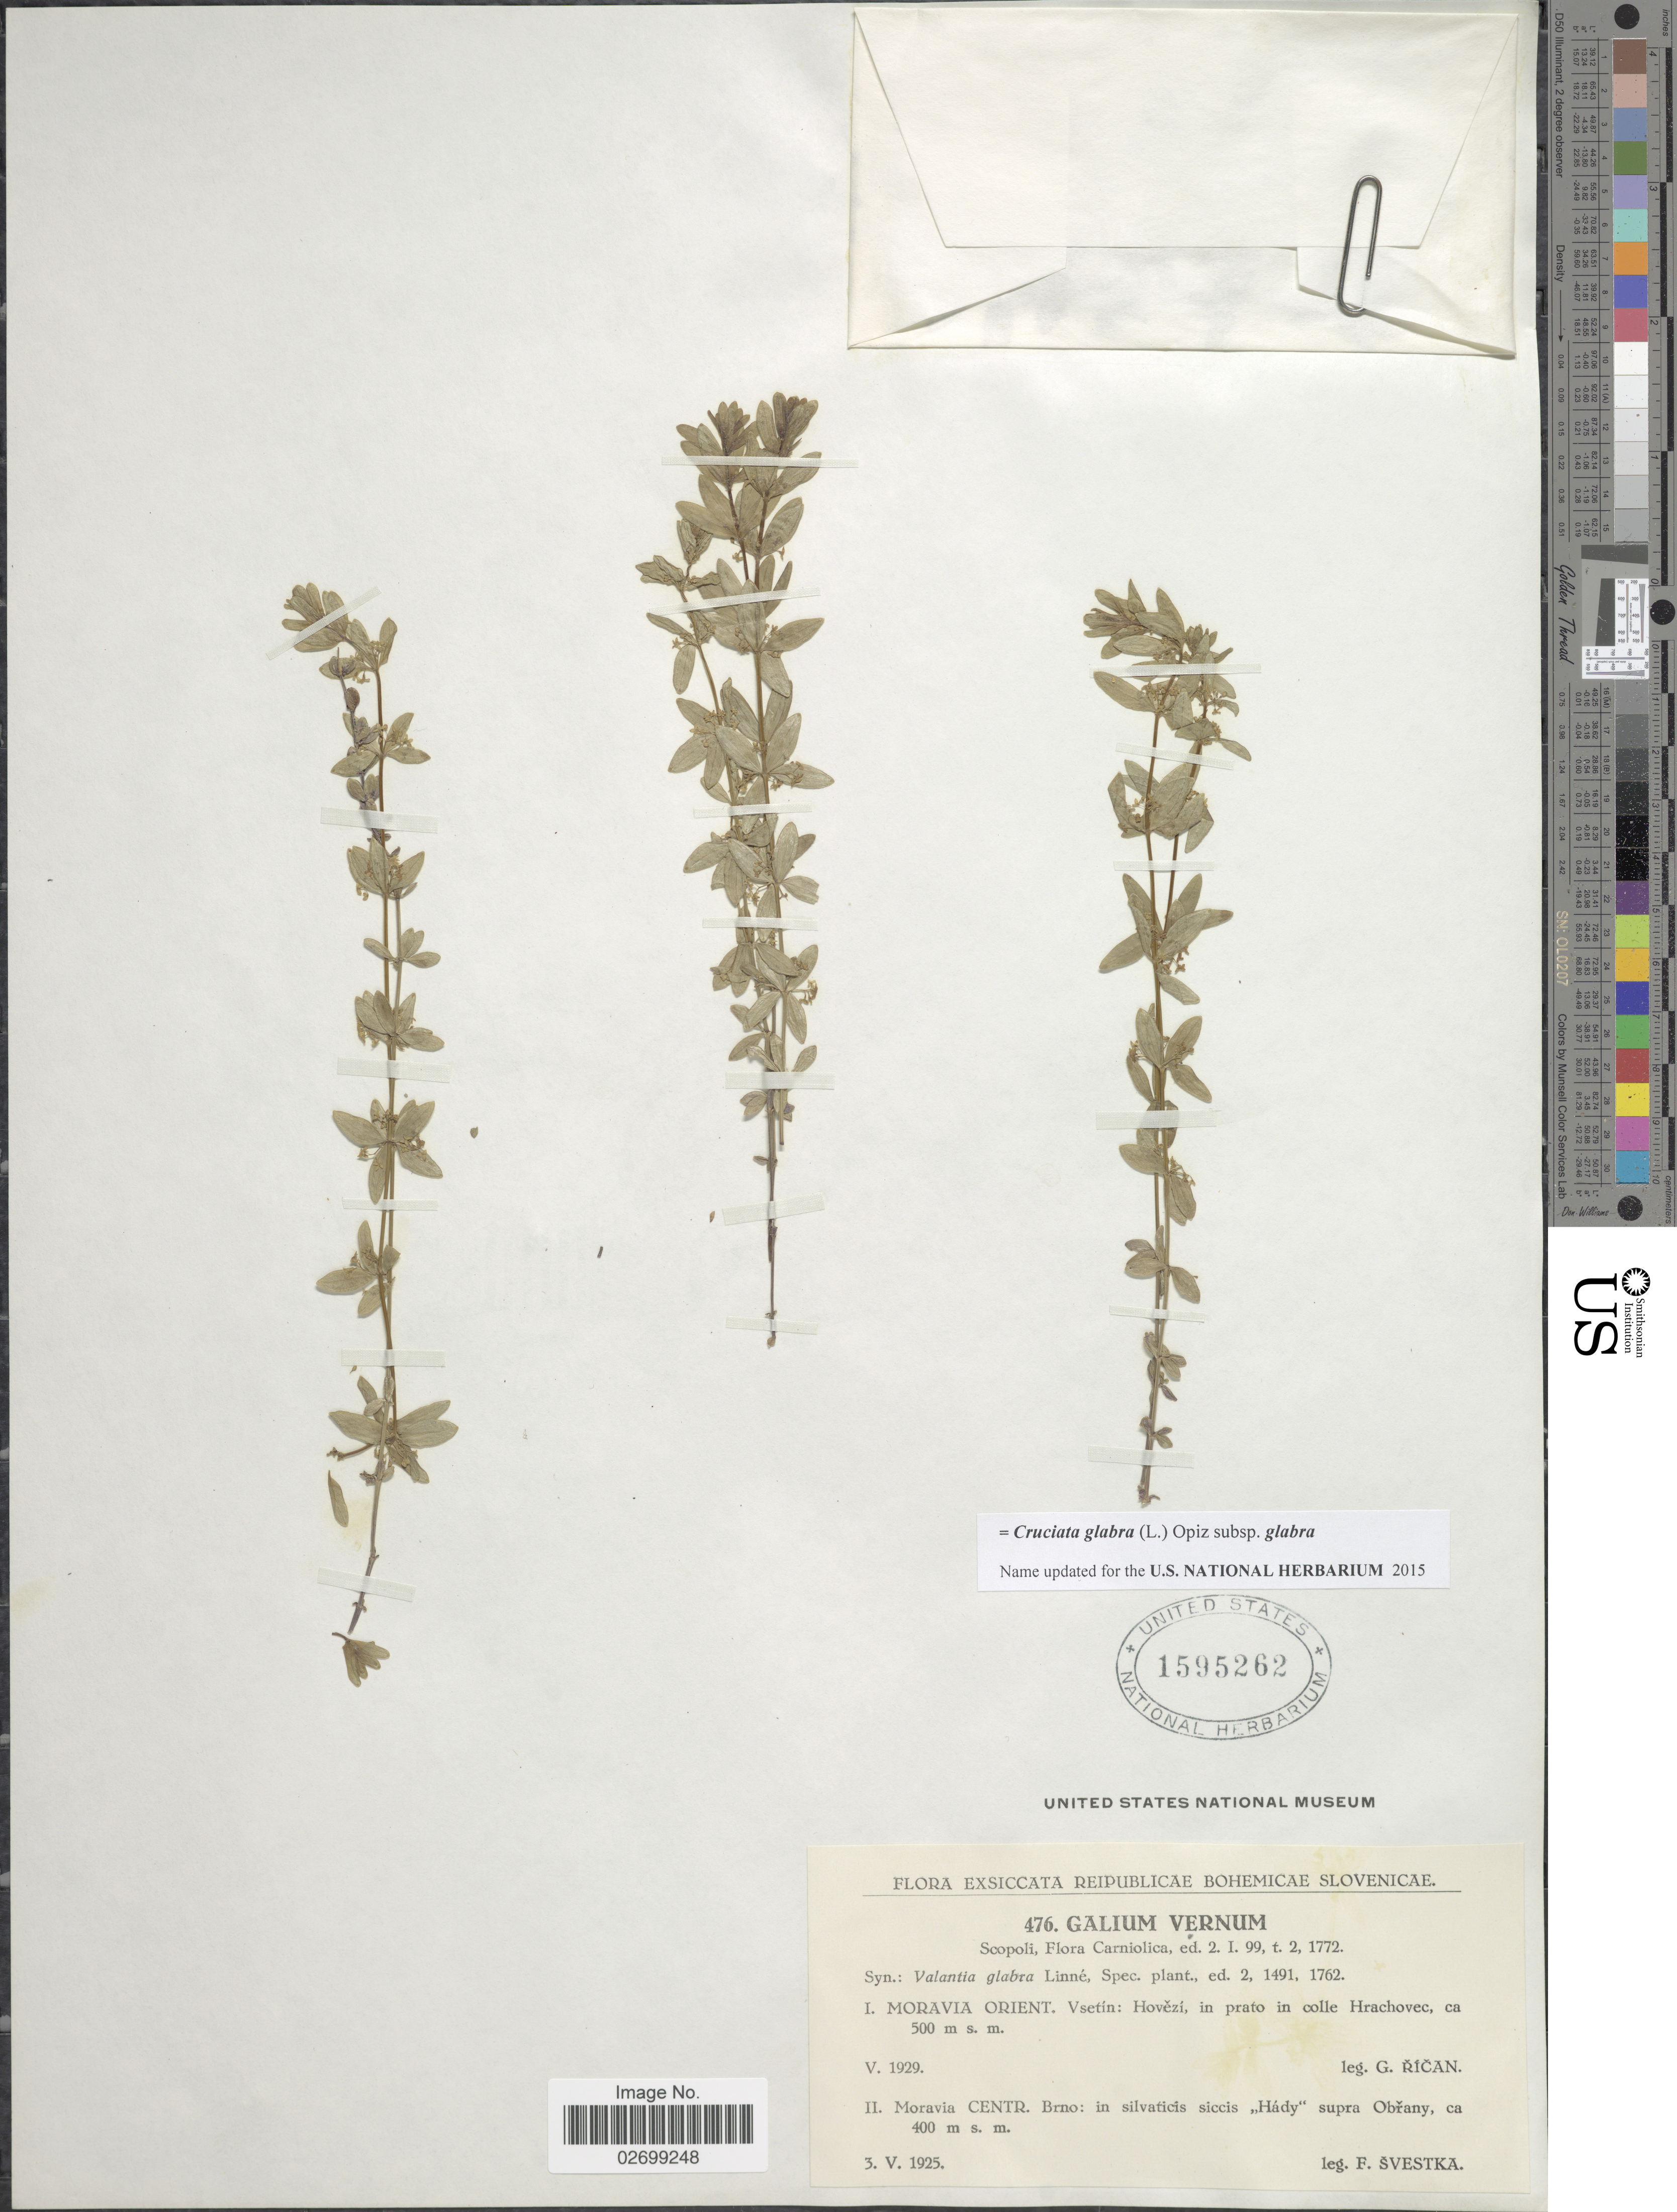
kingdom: Plantae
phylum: Tracheophyta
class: Magnoliopsida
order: Gentianales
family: Rubiaceae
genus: Cruciata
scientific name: Cruciata glabra subsp. glabra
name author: (L.) Opiz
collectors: F. Svestka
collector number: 476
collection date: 1925-05-03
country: Czechia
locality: Moravia Centr. Brno: in silvaticis siccis "Hady" supra Orbany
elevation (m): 400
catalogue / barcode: US 1595262-2